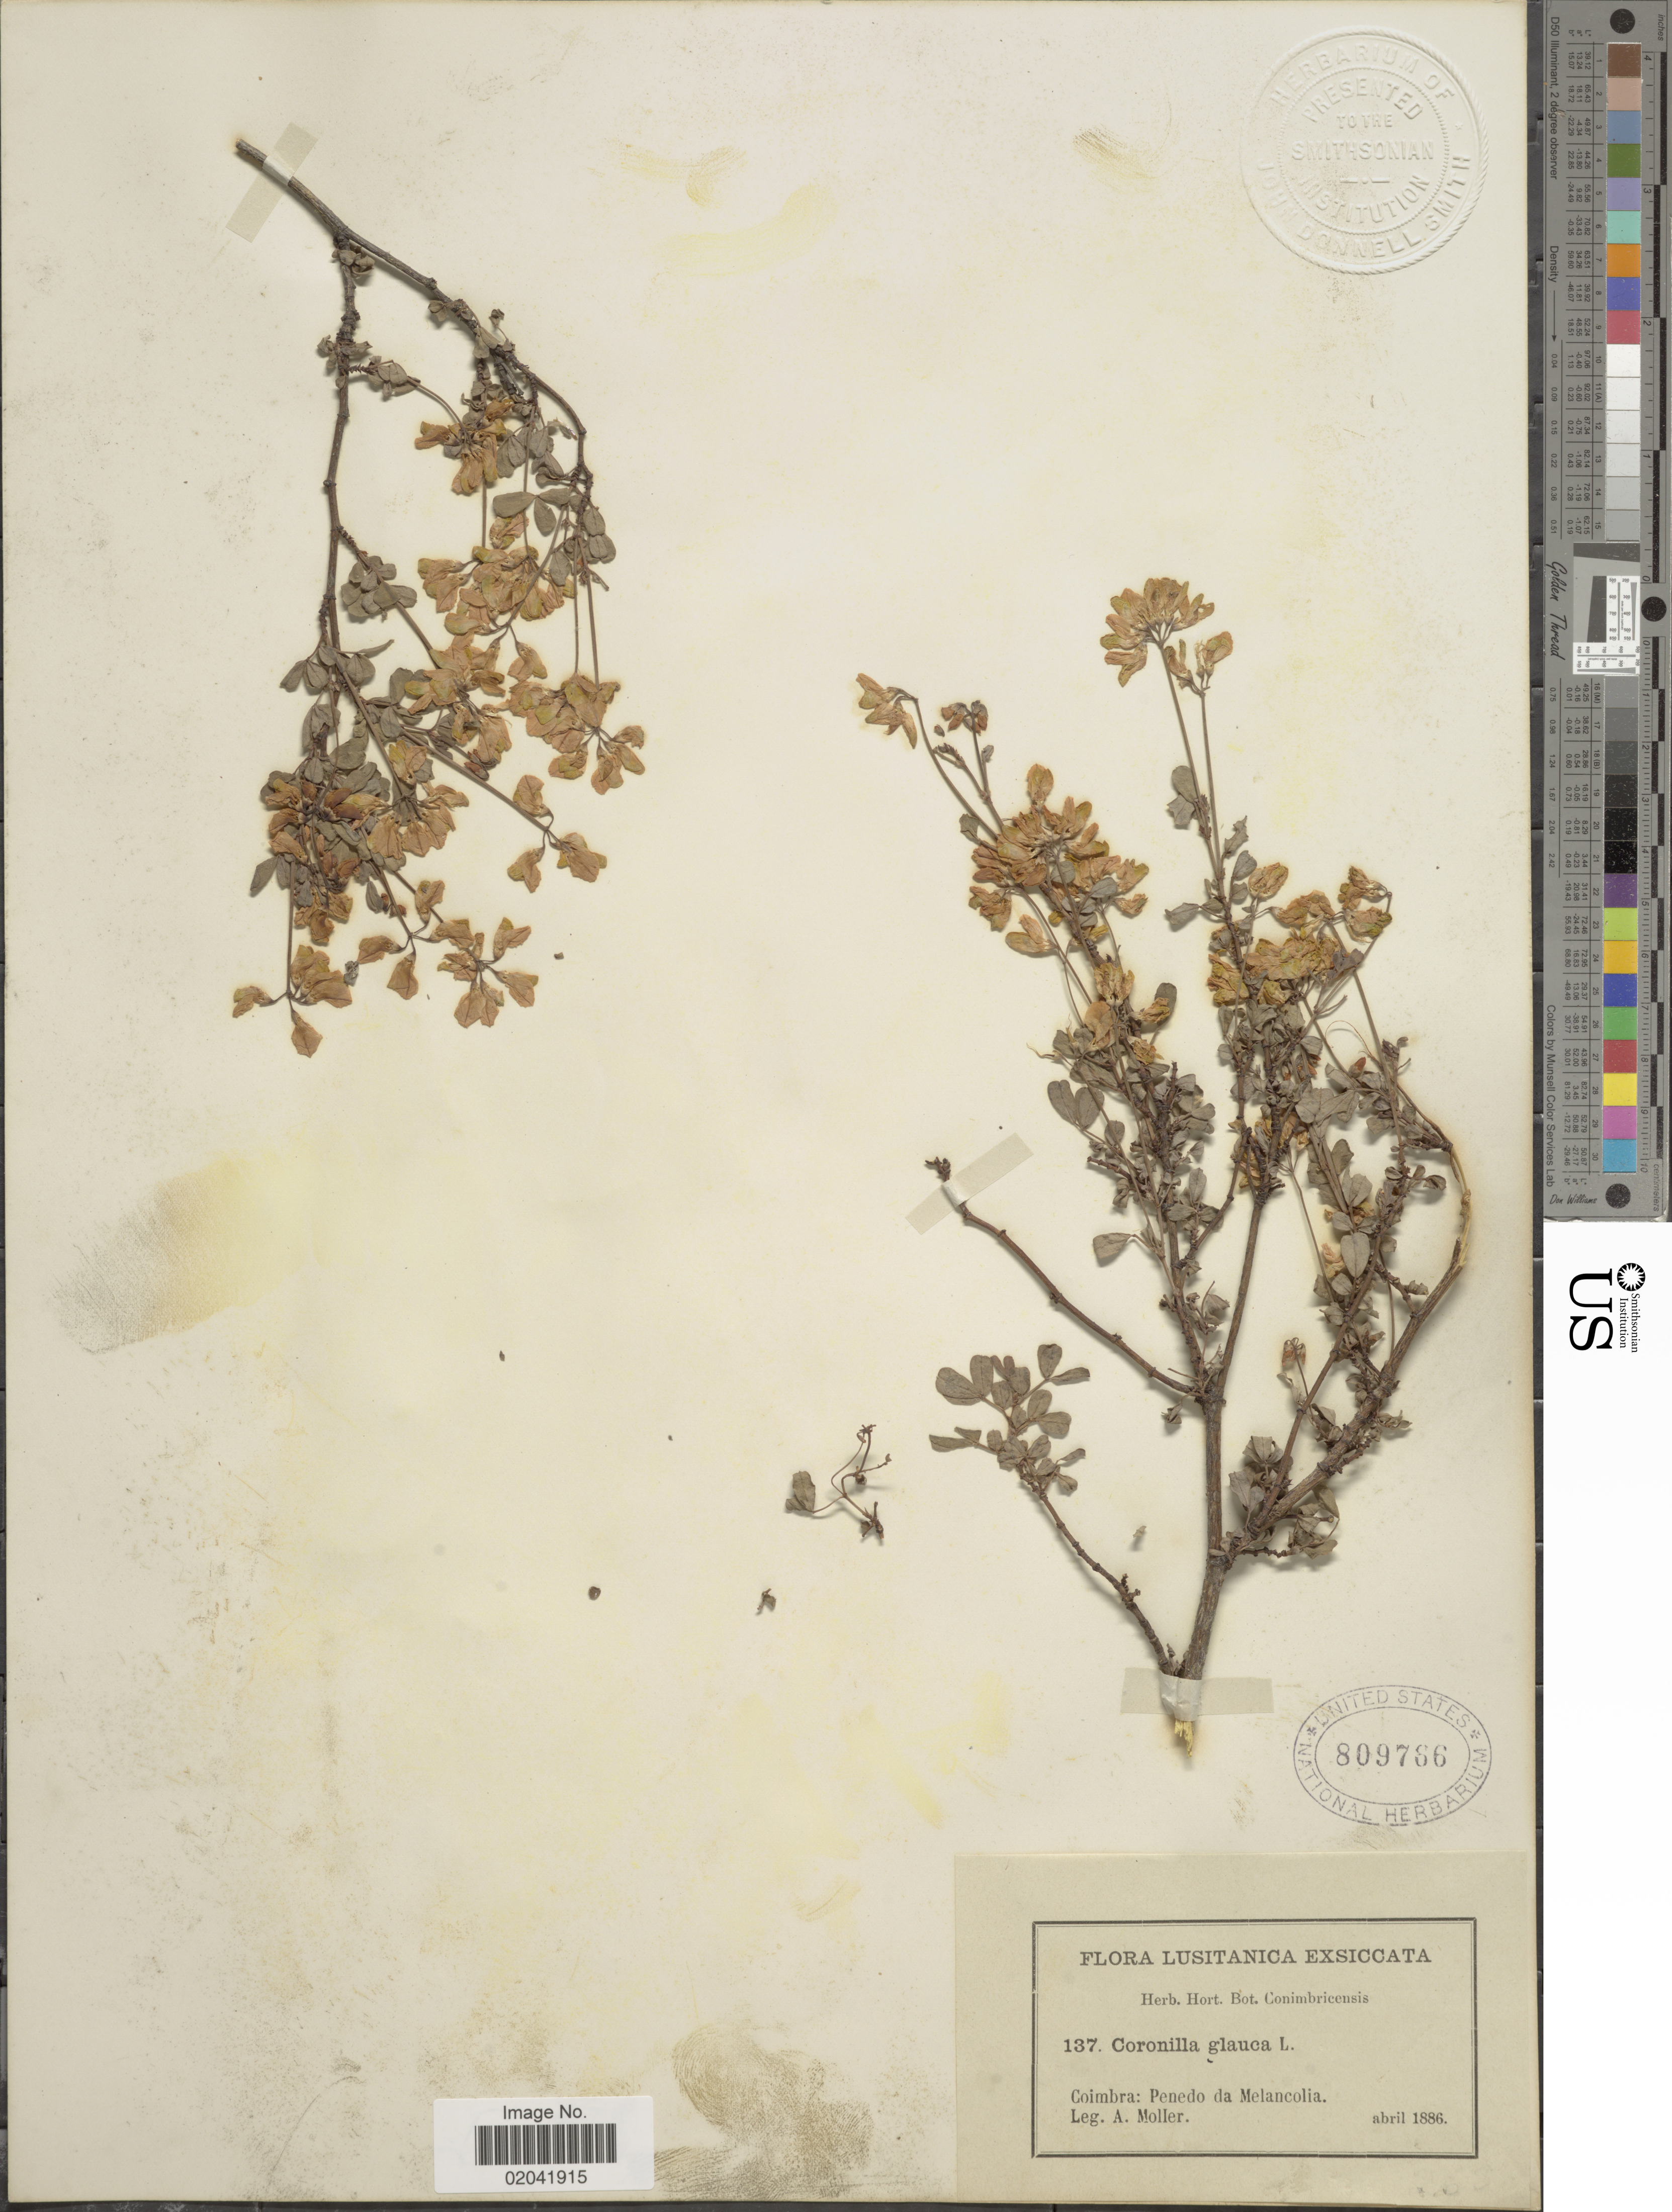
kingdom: Plantae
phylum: Tracheophyta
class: Magnoliopsida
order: Fabales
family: Fabaceae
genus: Coronilla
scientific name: Coronilla glauca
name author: L.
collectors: A. Moller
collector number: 137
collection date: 1886-04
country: Portugal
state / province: Coimbra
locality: Lusitanica, Penedo da Melancolia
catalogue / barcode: US 809766